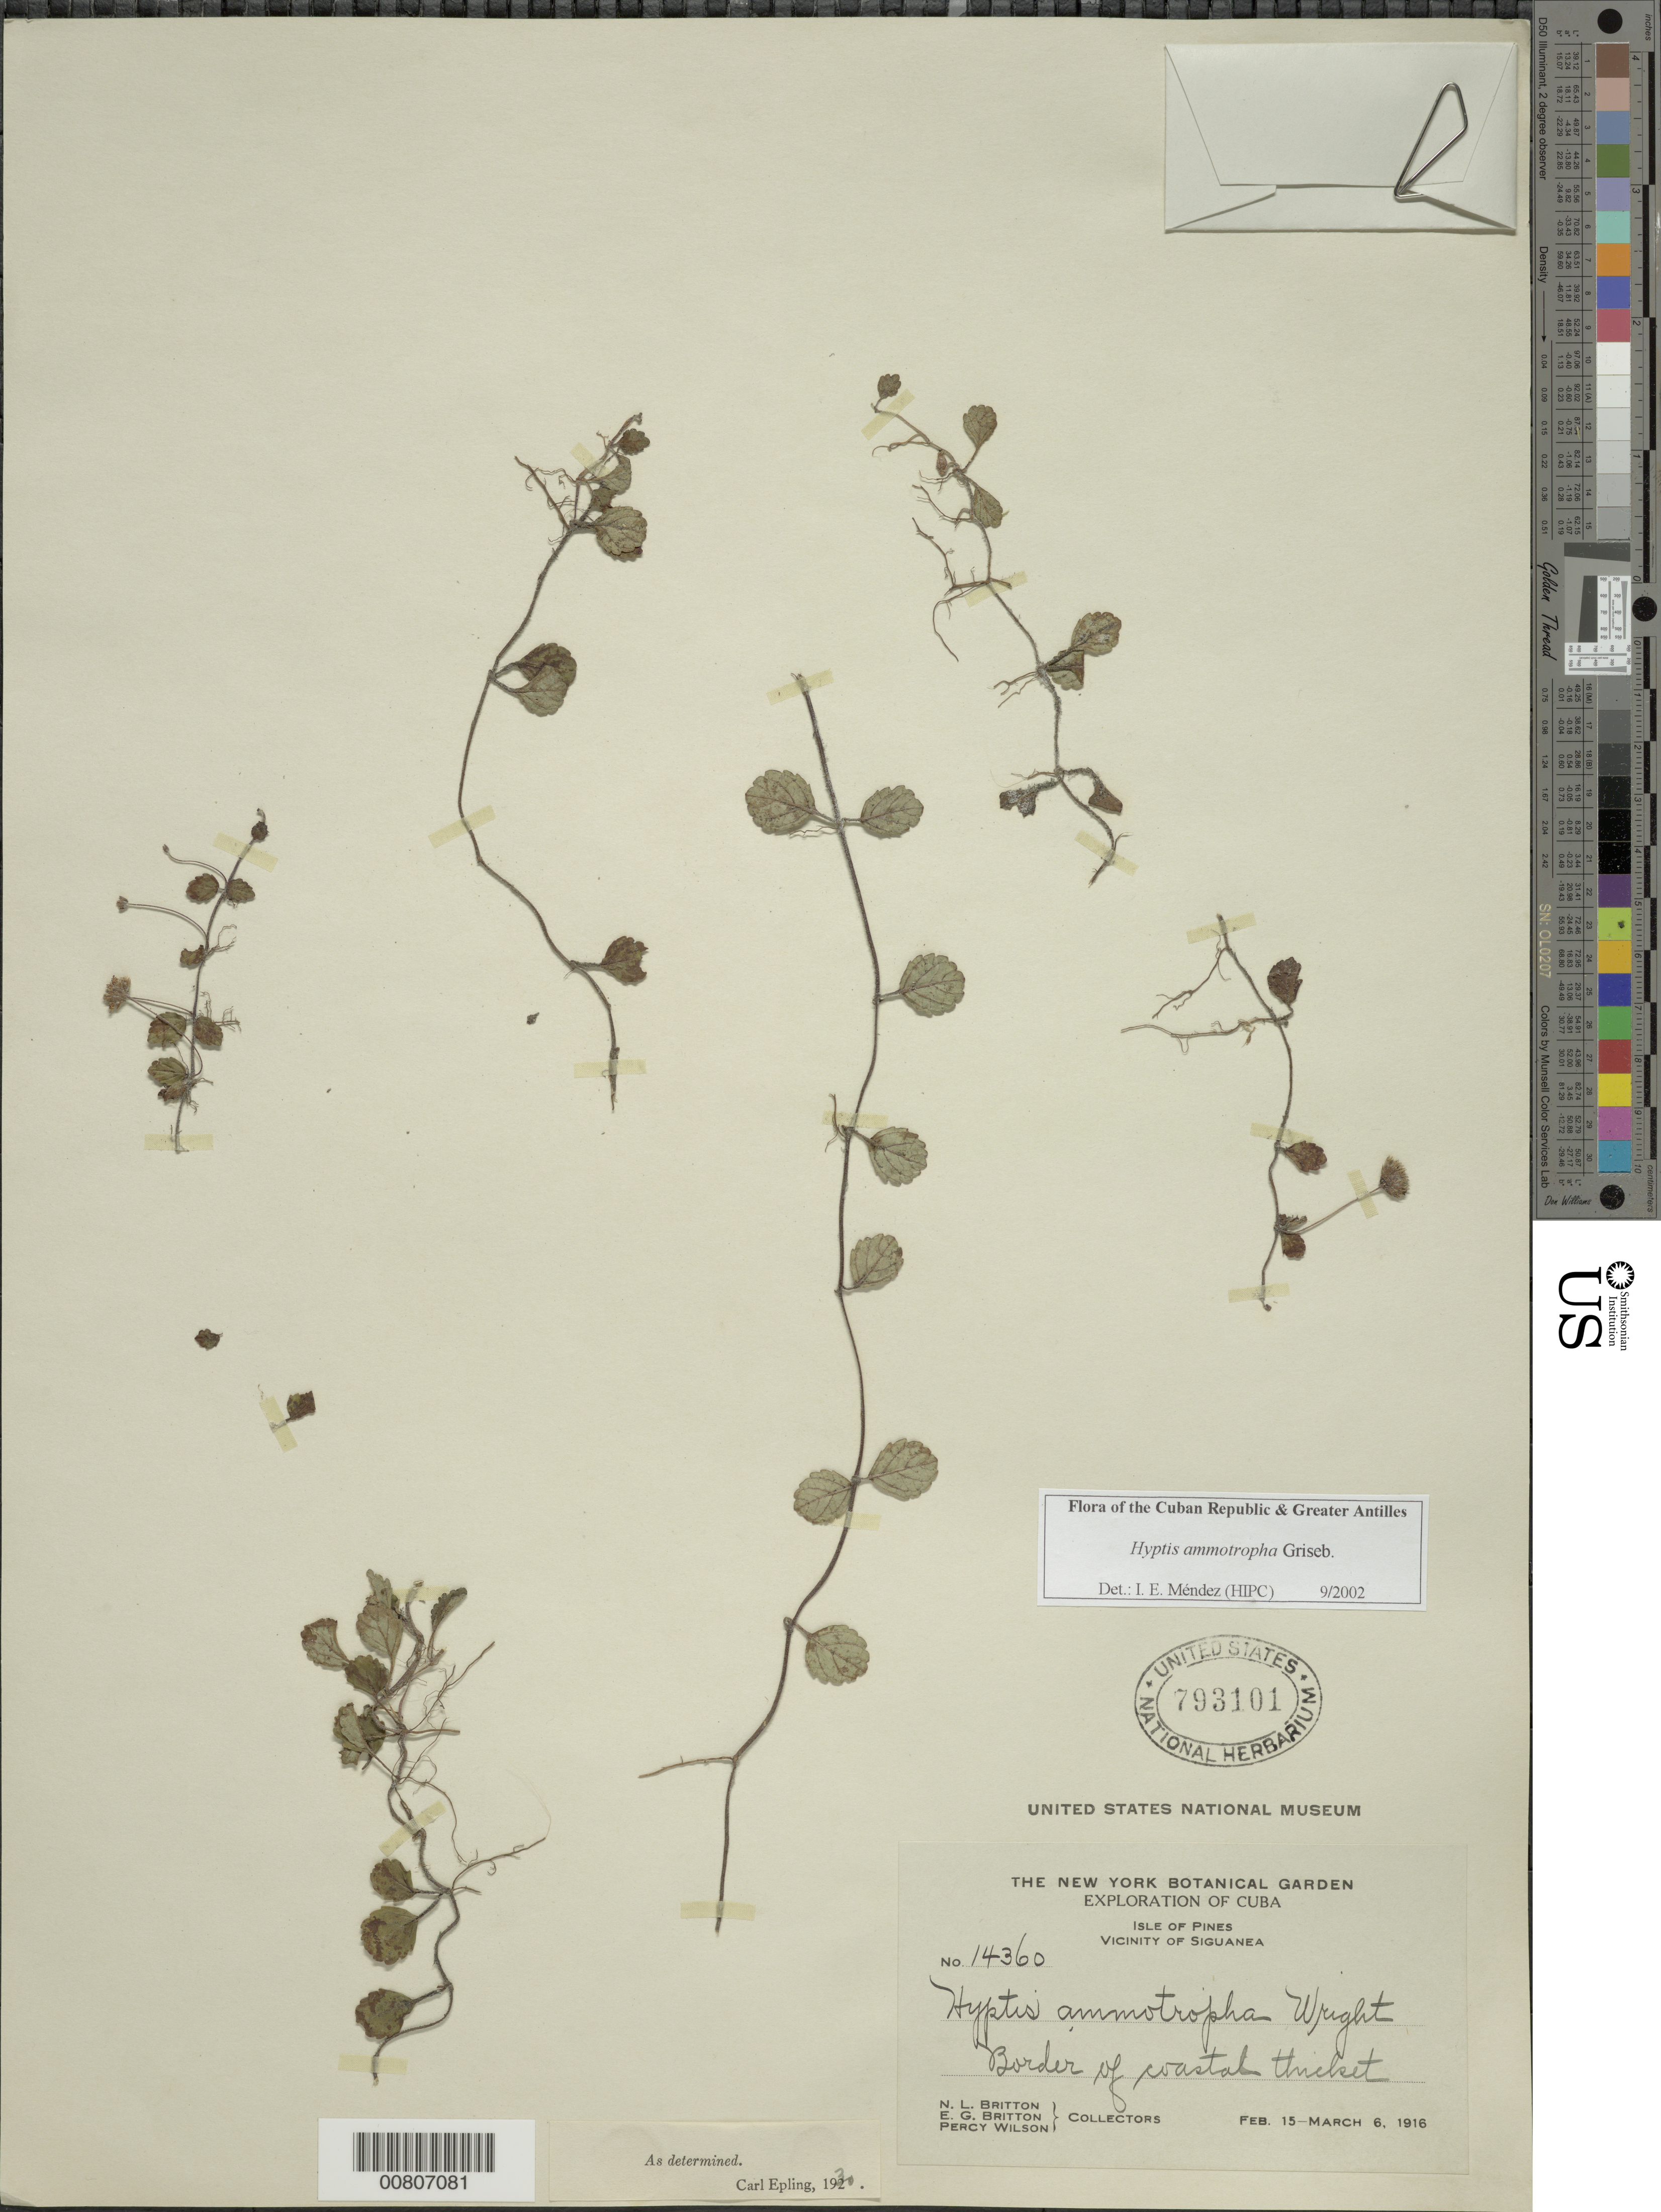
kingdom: Plantae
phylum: Tracheophyta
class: Magnoliopsida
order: Lamiales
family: Lamiaceae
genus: Hyptis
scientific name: Hyptis ammotropha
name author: Griseb.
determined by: Méndez, Isidro E., (HIPC)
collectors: N. Britton, E. G. Britton & P. Wilson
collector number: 14360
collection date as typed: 15 Feb 1916 to 06 Mar 1916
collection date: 1916-02-15/1916-03-06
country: Cuba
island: Isla de la Juventud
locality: Isle of Pines, vicinity of Siguanea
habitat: Border of coastal thicket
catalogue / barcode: US 793101